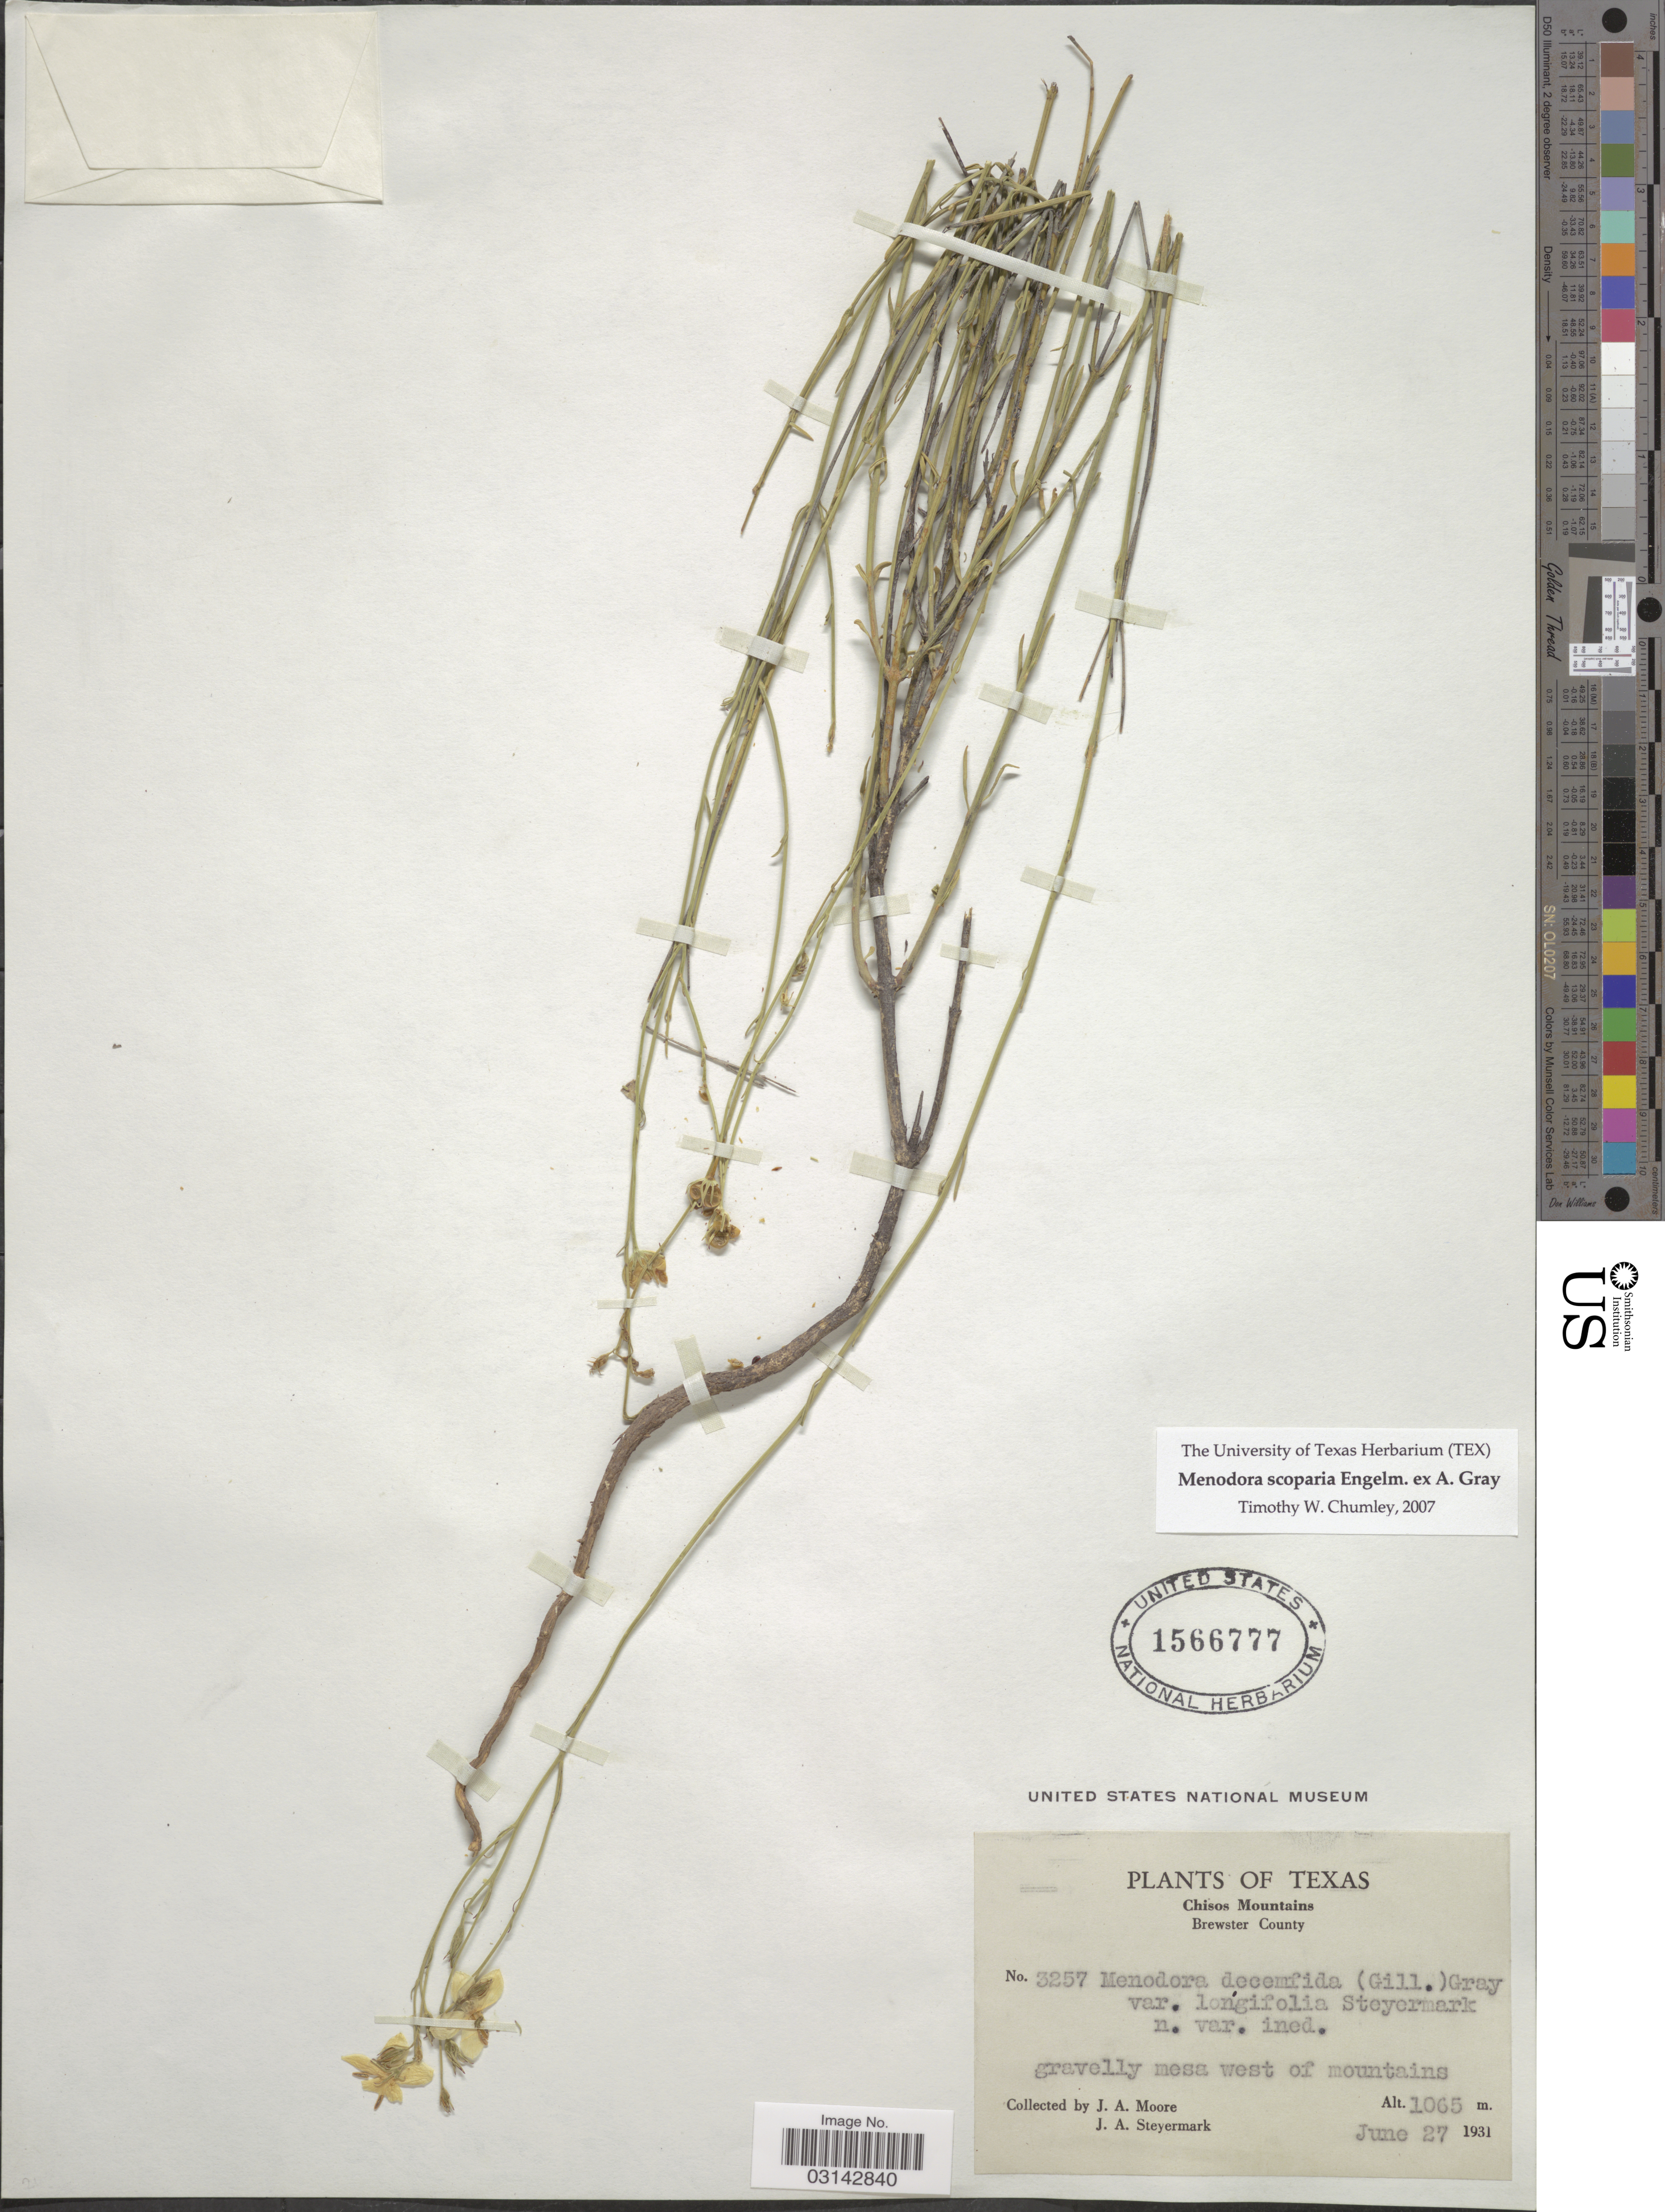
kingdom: Plantae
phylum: Tracheophyta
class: Magnoliopsida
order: Lamiales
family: Oleaceae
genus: Menodora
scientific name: Menodora scoparia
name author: Engelm. ex A. Gray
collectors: J. A. Moore & J. Steyermark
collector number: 3257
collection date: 1931-06-27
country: United States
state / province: Texas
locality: Chisos Mountains. Brewster County. West of mountains.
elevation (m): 1065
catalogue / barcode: US 1566777